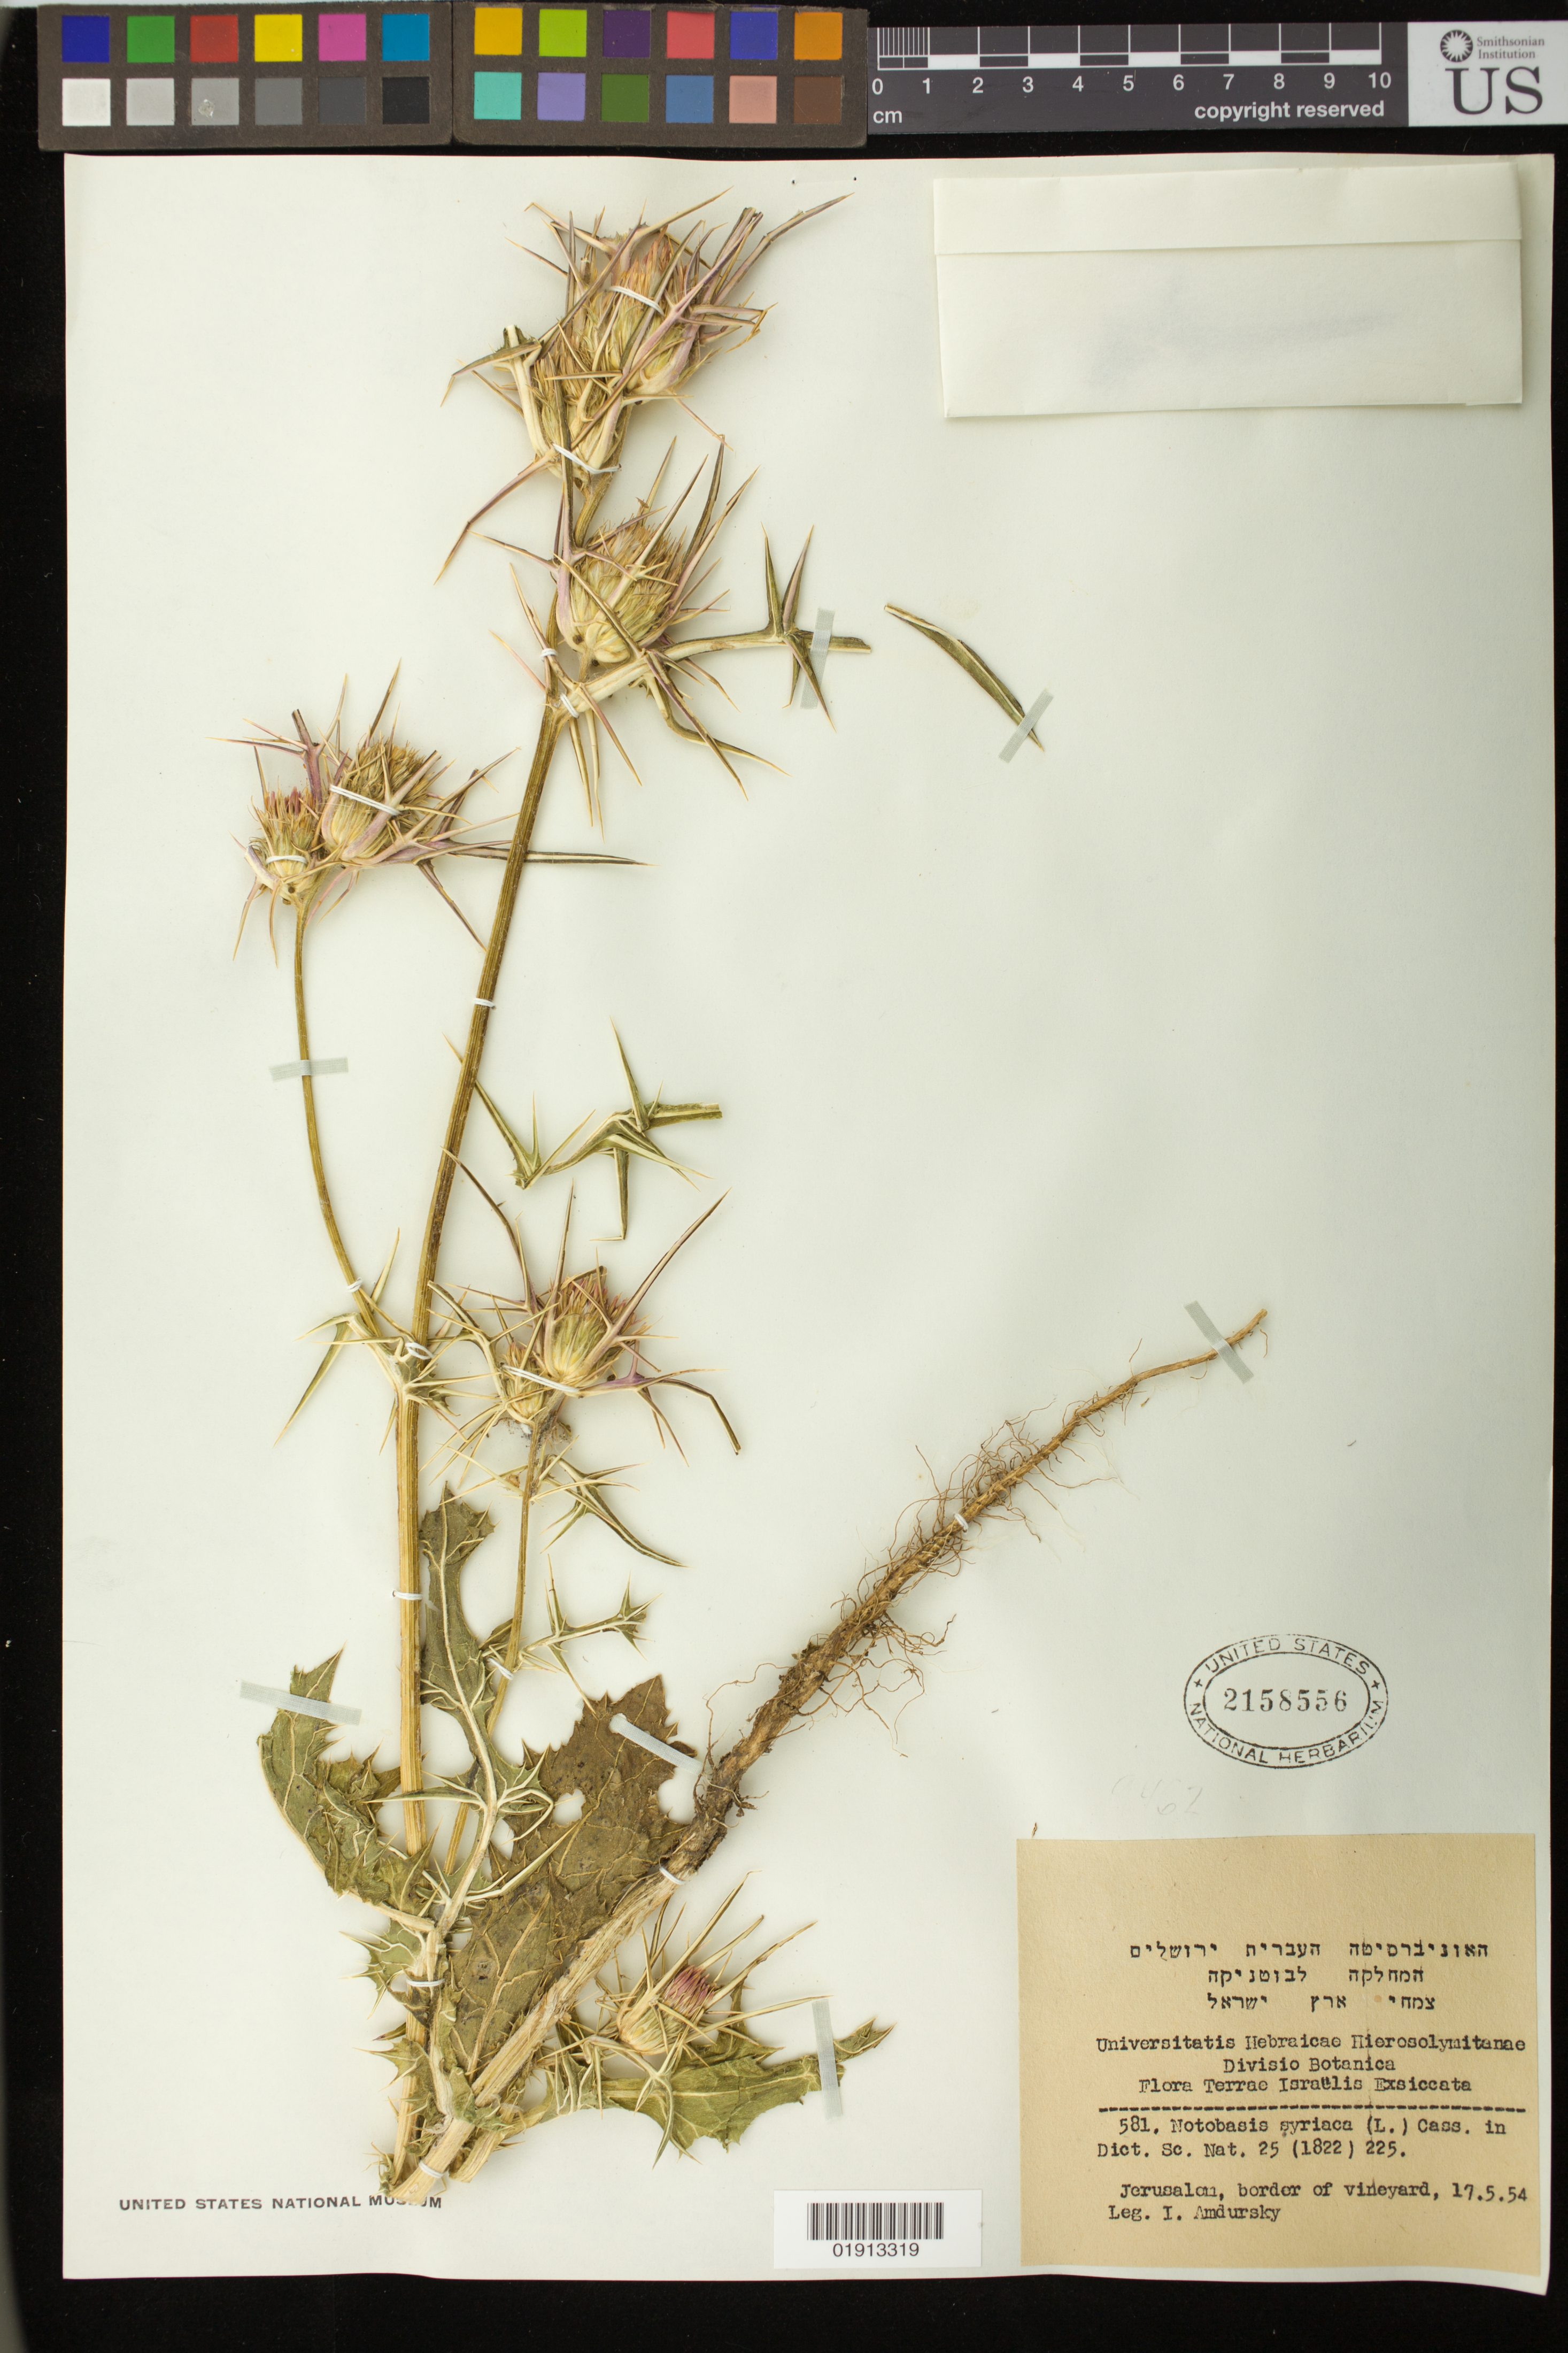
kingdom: Plantae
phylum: Tracheophyta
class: Magnoliopsida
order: Asterales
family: Asteraceae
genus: Notobasis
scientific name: Notobasis syriaca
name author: (L.) Cass.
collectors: I. Amdursky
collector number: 581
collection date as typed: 17 May 1954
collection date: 1954-05-17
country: Israel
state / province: Jerusalem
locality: Jerusalem, vineyard.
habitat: border of vineyard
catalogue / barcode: US 2158556